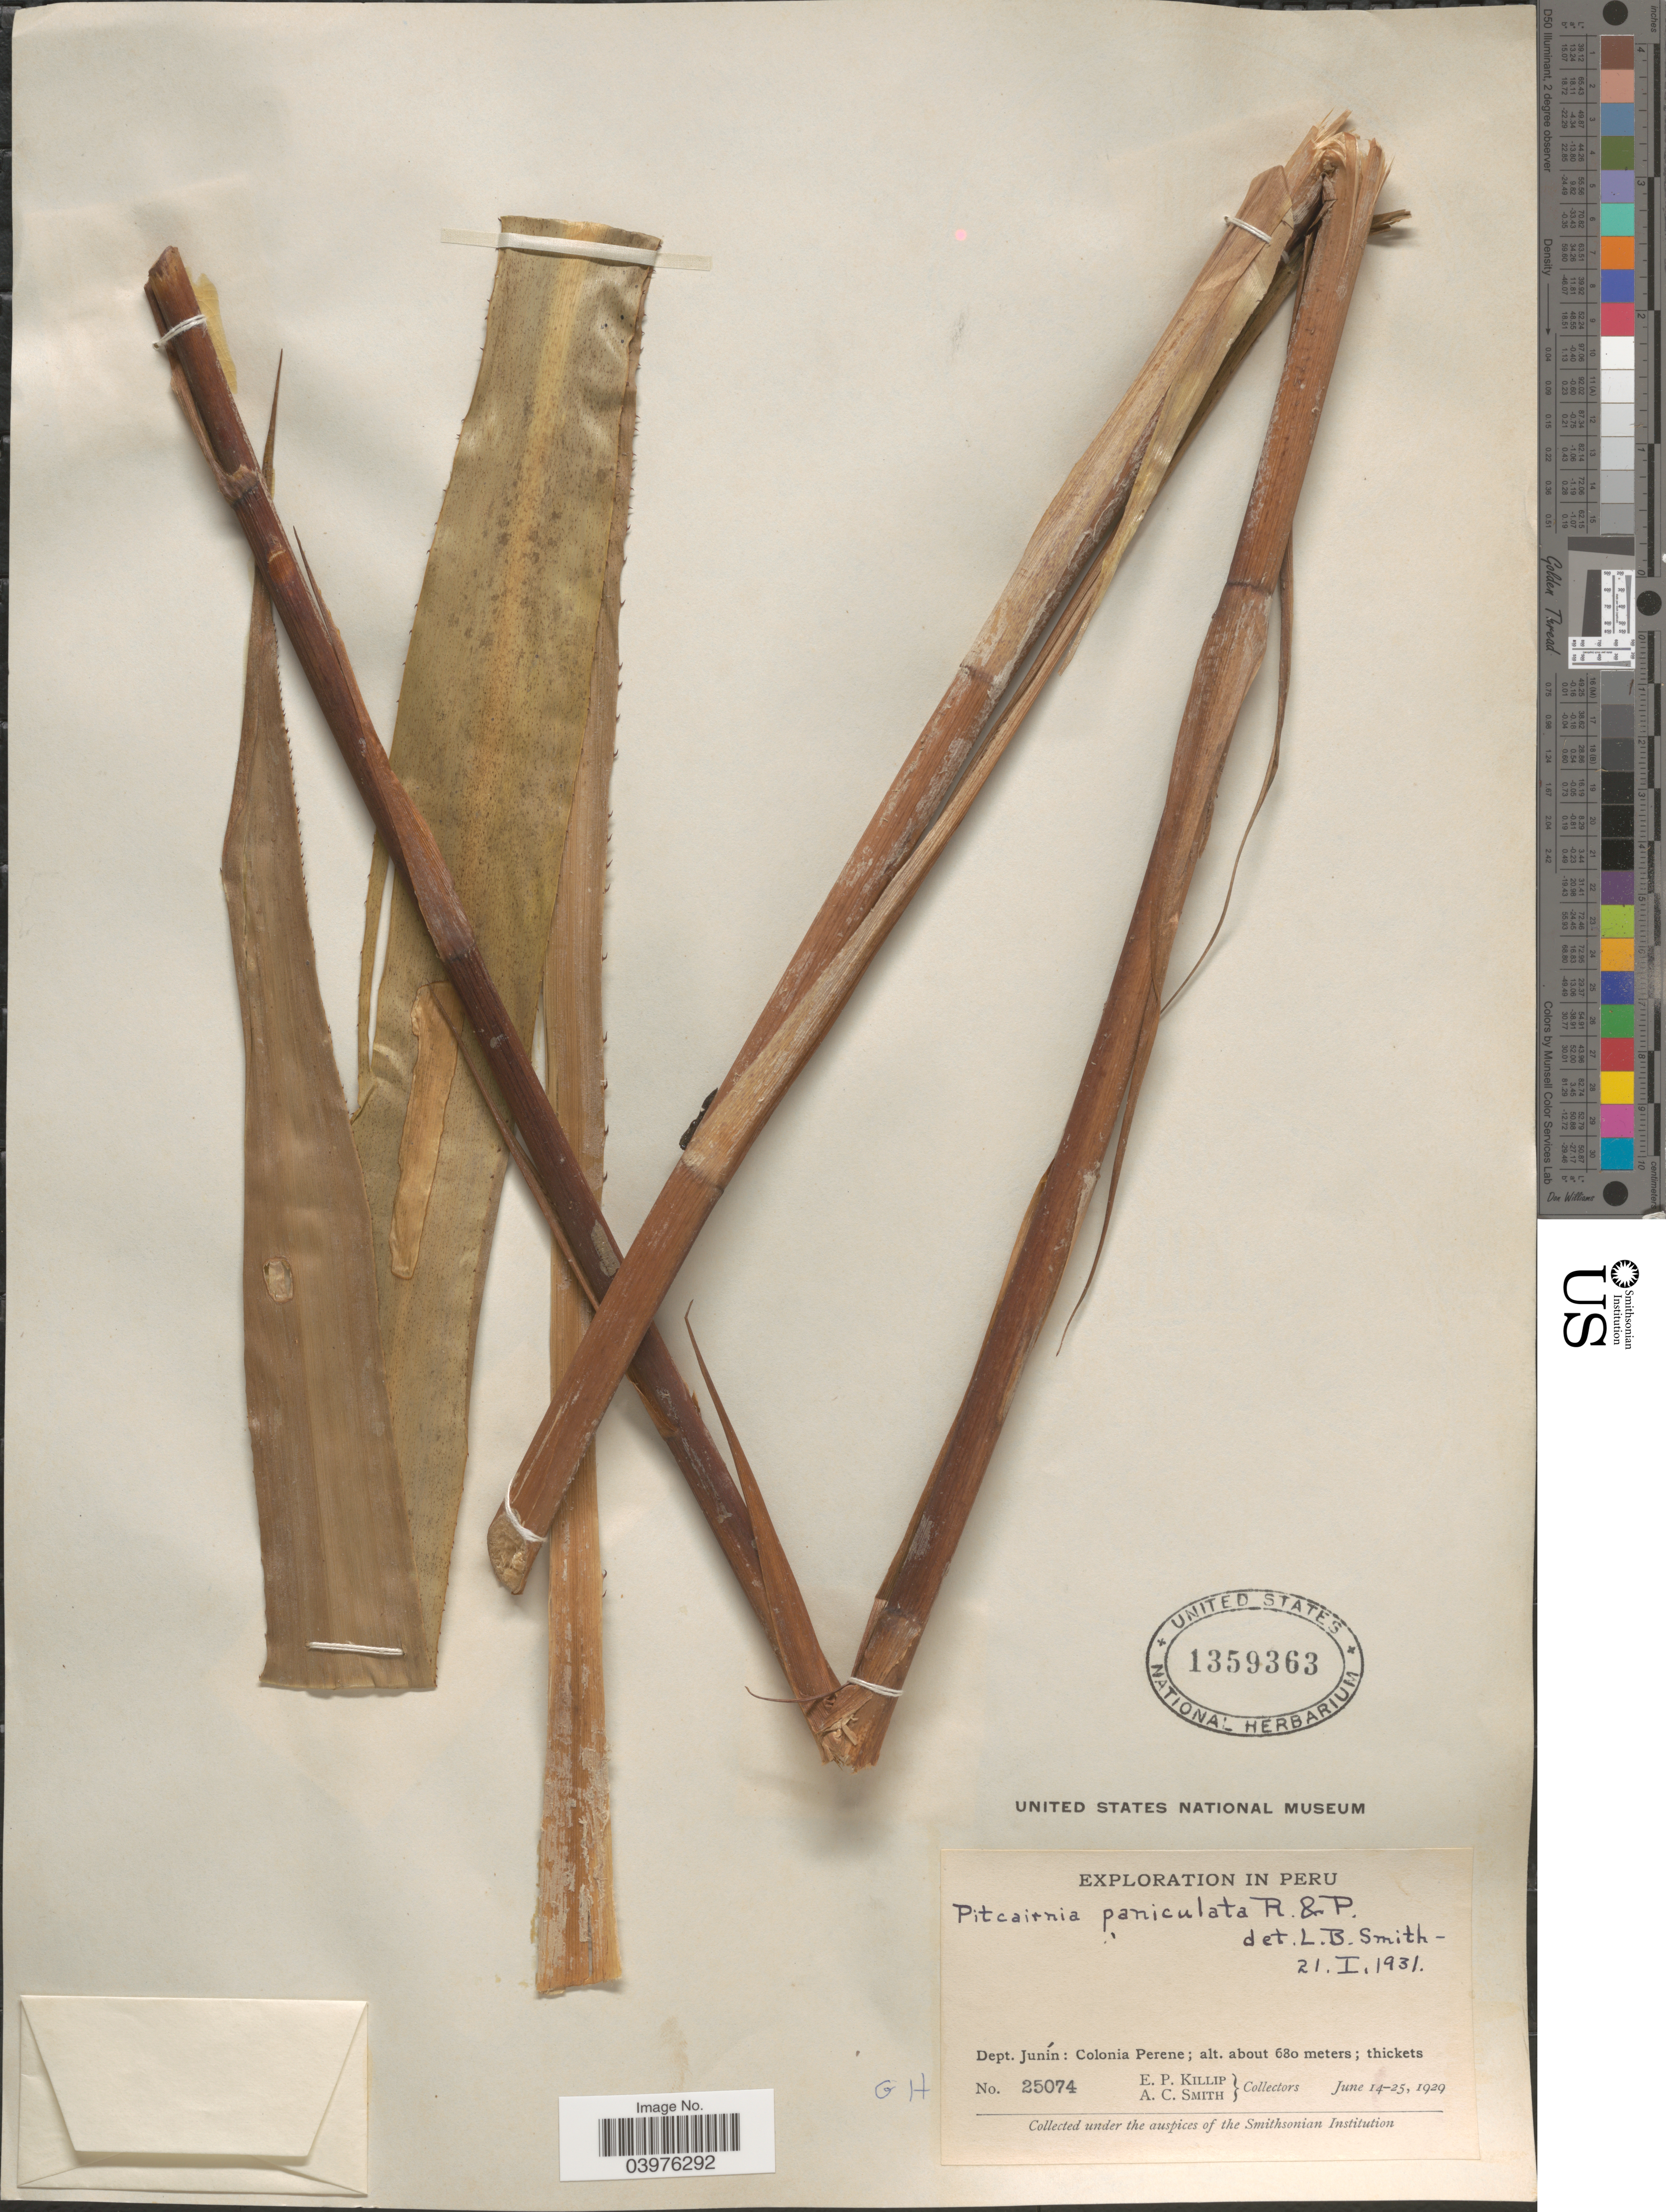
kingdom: Plantae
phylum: Tracheophyta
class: Liliopsida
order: Poales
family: Bromeliaceae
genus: Pitcairnia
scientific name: Pitcairnia paniculata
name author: (Ruiz & Pav.) Ruiz & Pav.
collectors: E. P. Killip & A. C. Smith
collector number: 25074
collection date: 1929-06-14/1929-06-25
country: Peru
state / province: Junín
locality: Dept. Junín: Colonia Perene.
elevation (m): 680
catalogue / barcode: US 1359363